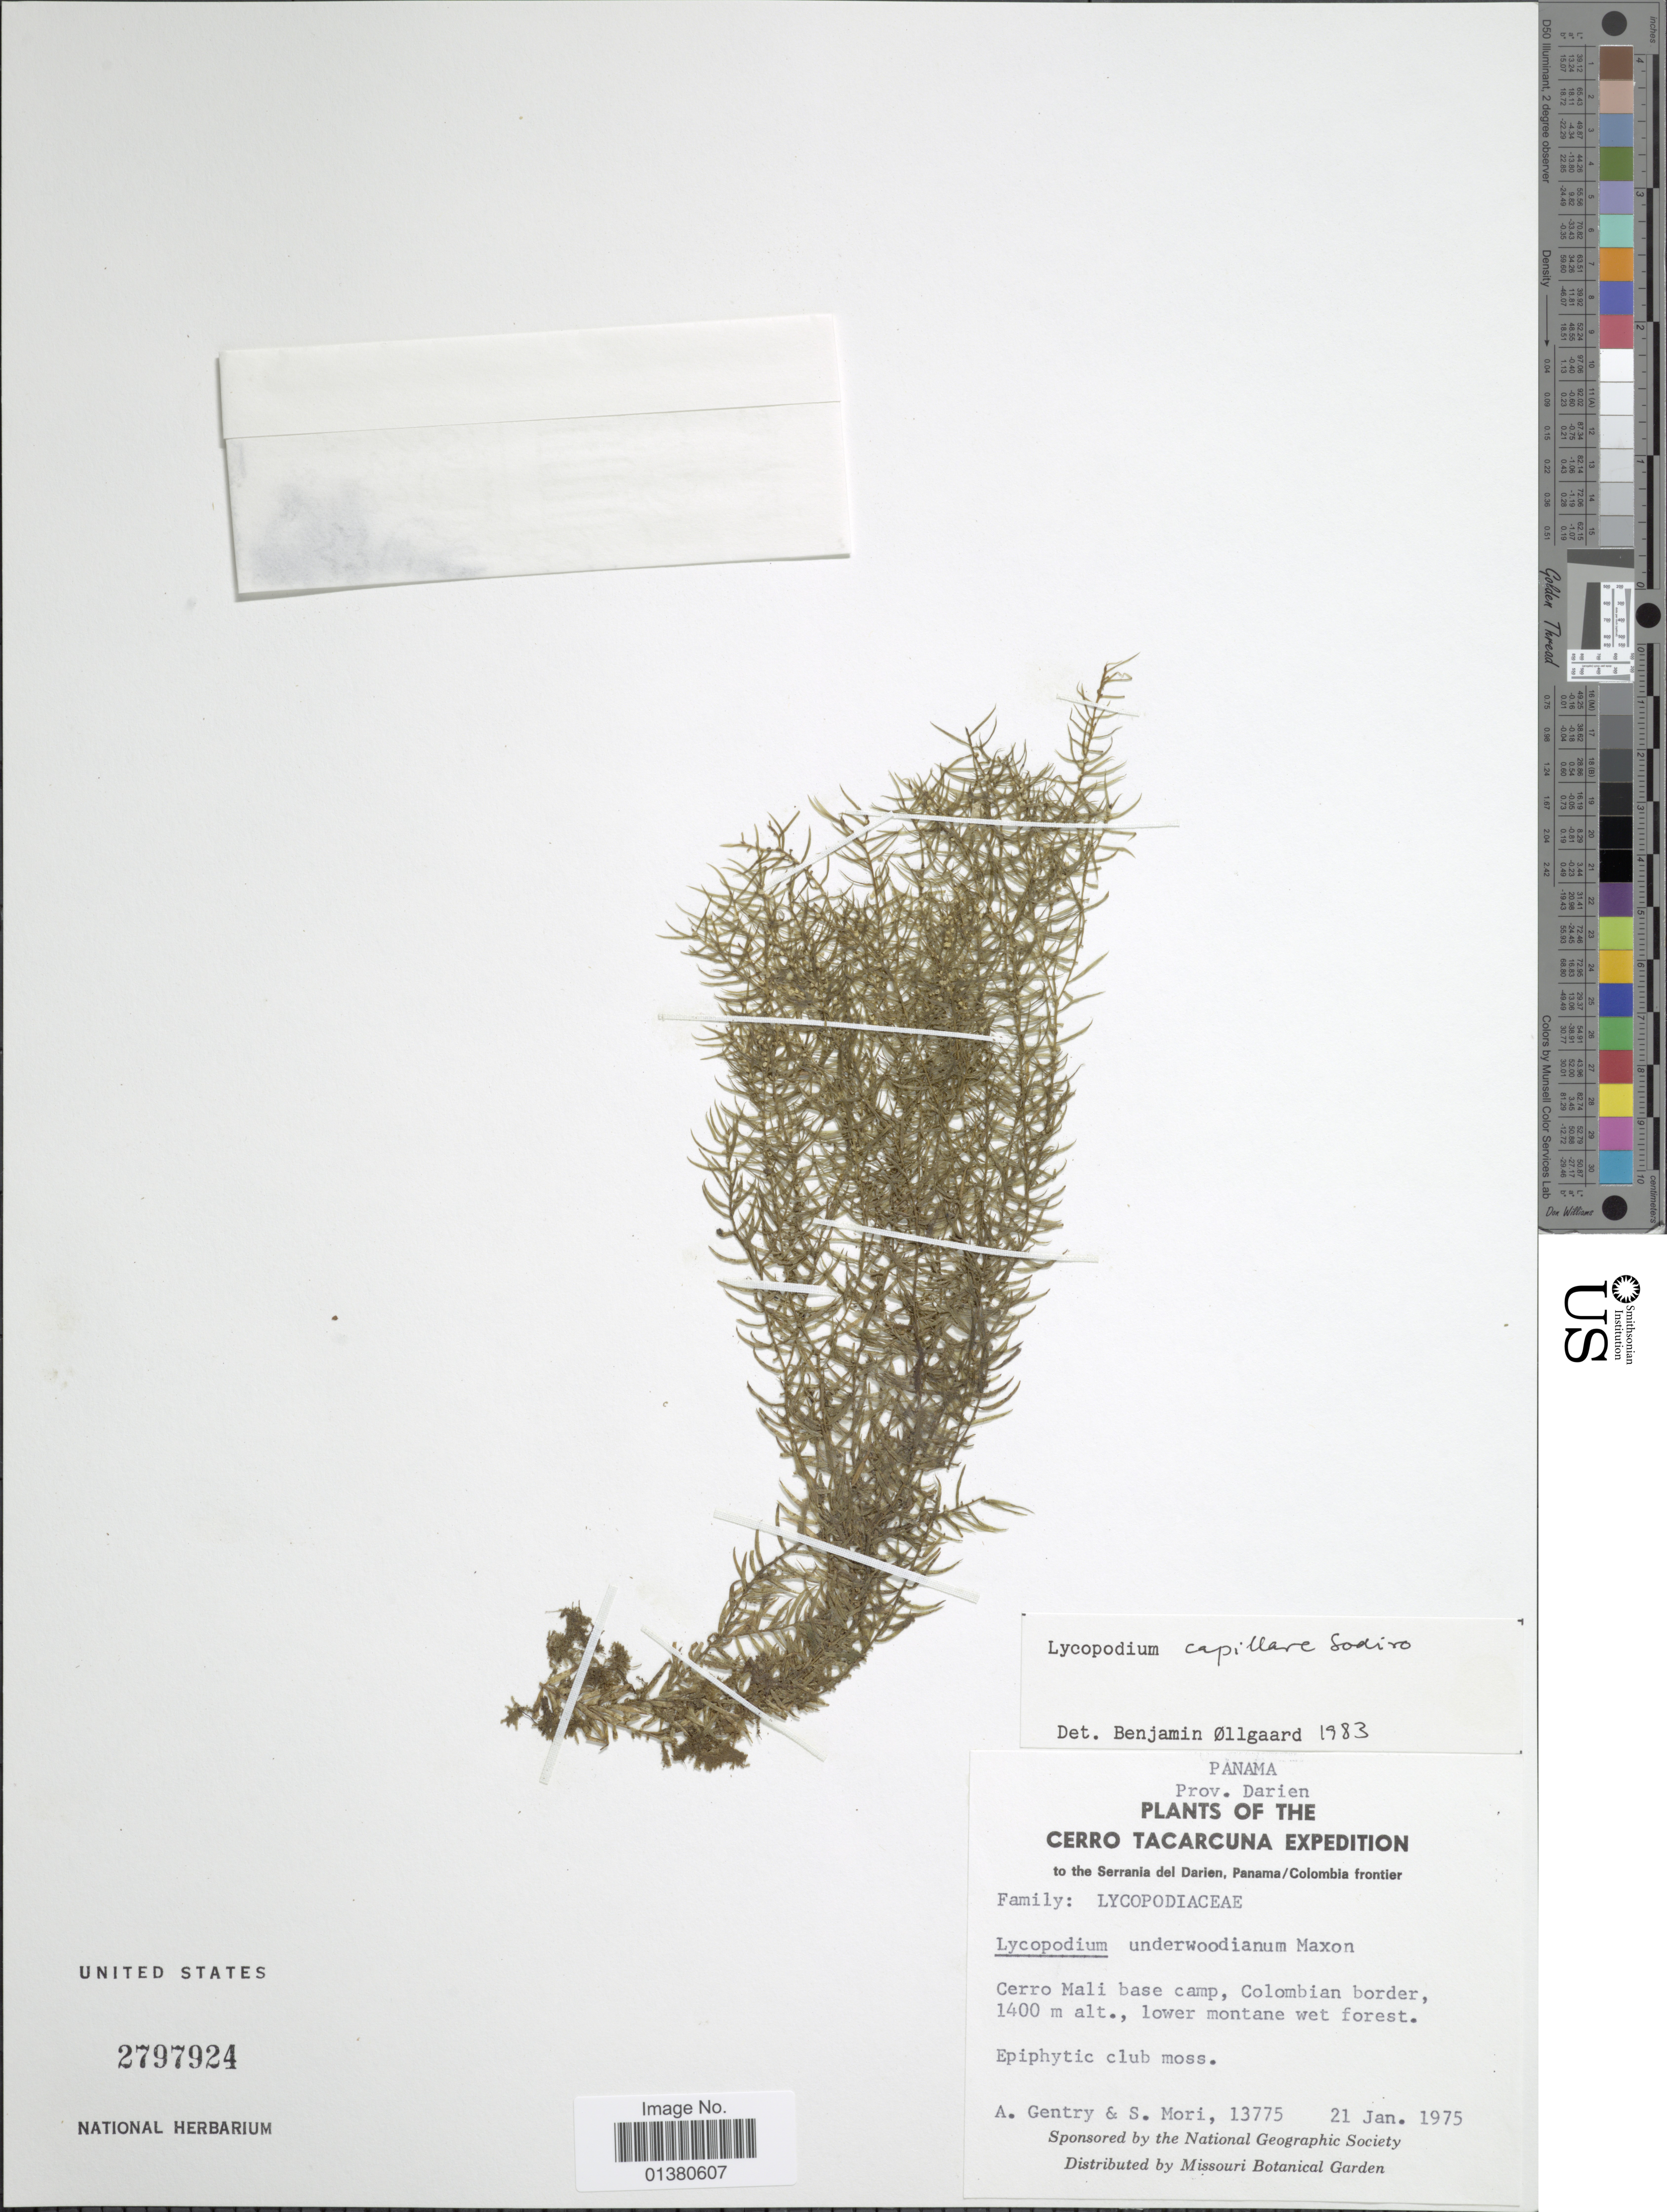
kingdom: Plantae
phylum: Tracheophyta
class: Lycopodiopsida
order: Lycopodiales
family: Lycopodiaceae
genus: Phlegmariurus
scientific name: Phlegmariurus capillaris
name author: (Sodiro) B. Øllg.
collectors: A. H. Gentry & S. Mori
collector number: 13775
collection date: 1975-01-21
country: Panama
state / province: Darién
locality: Prov. Darien, Cerro Mali base camp, Colombian border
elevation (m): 1400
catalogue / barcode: US 2797924